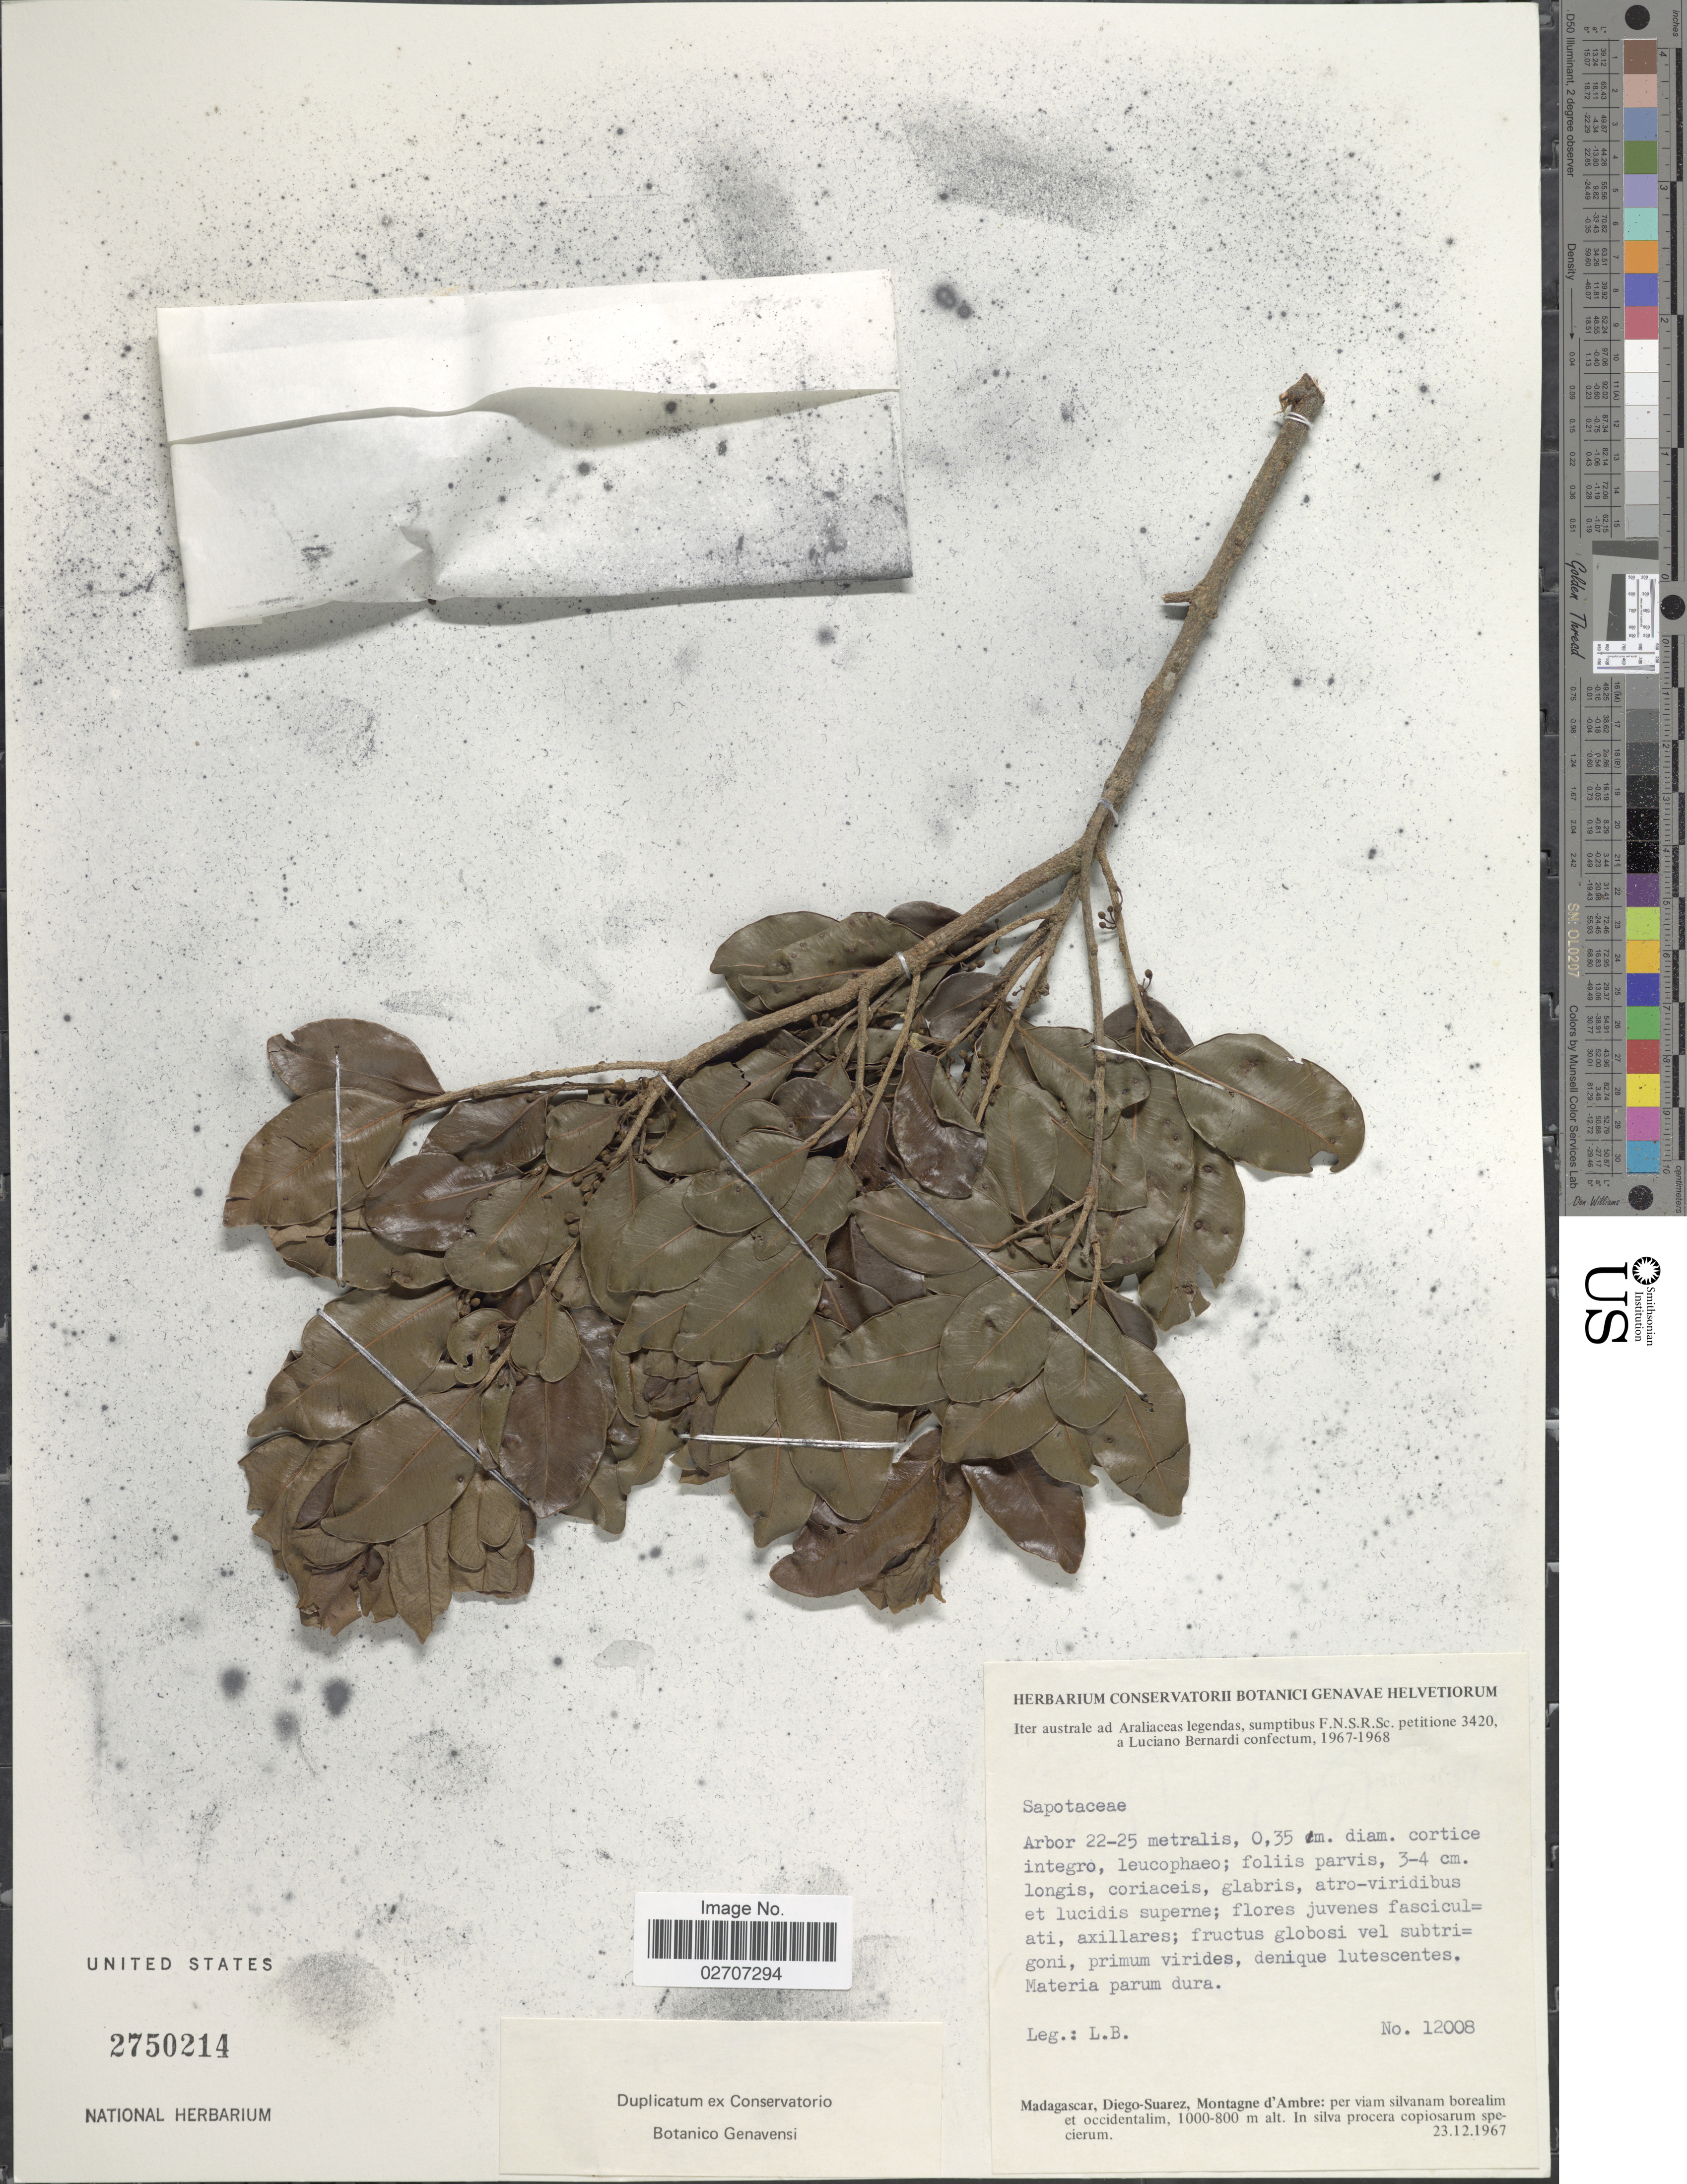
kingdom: Plantae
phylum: Tracheophyta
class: Magnoliopsida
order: Ericales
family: Sapotaceae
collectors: L. Bernardi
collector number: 12008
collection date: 1967-12-23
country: Madagascar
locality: Diego Suarez, Montagne d'Ambre: per viam silvanum borealim et occdentalim. In silva procera copiosarum specierum.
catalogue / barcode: US 2750214